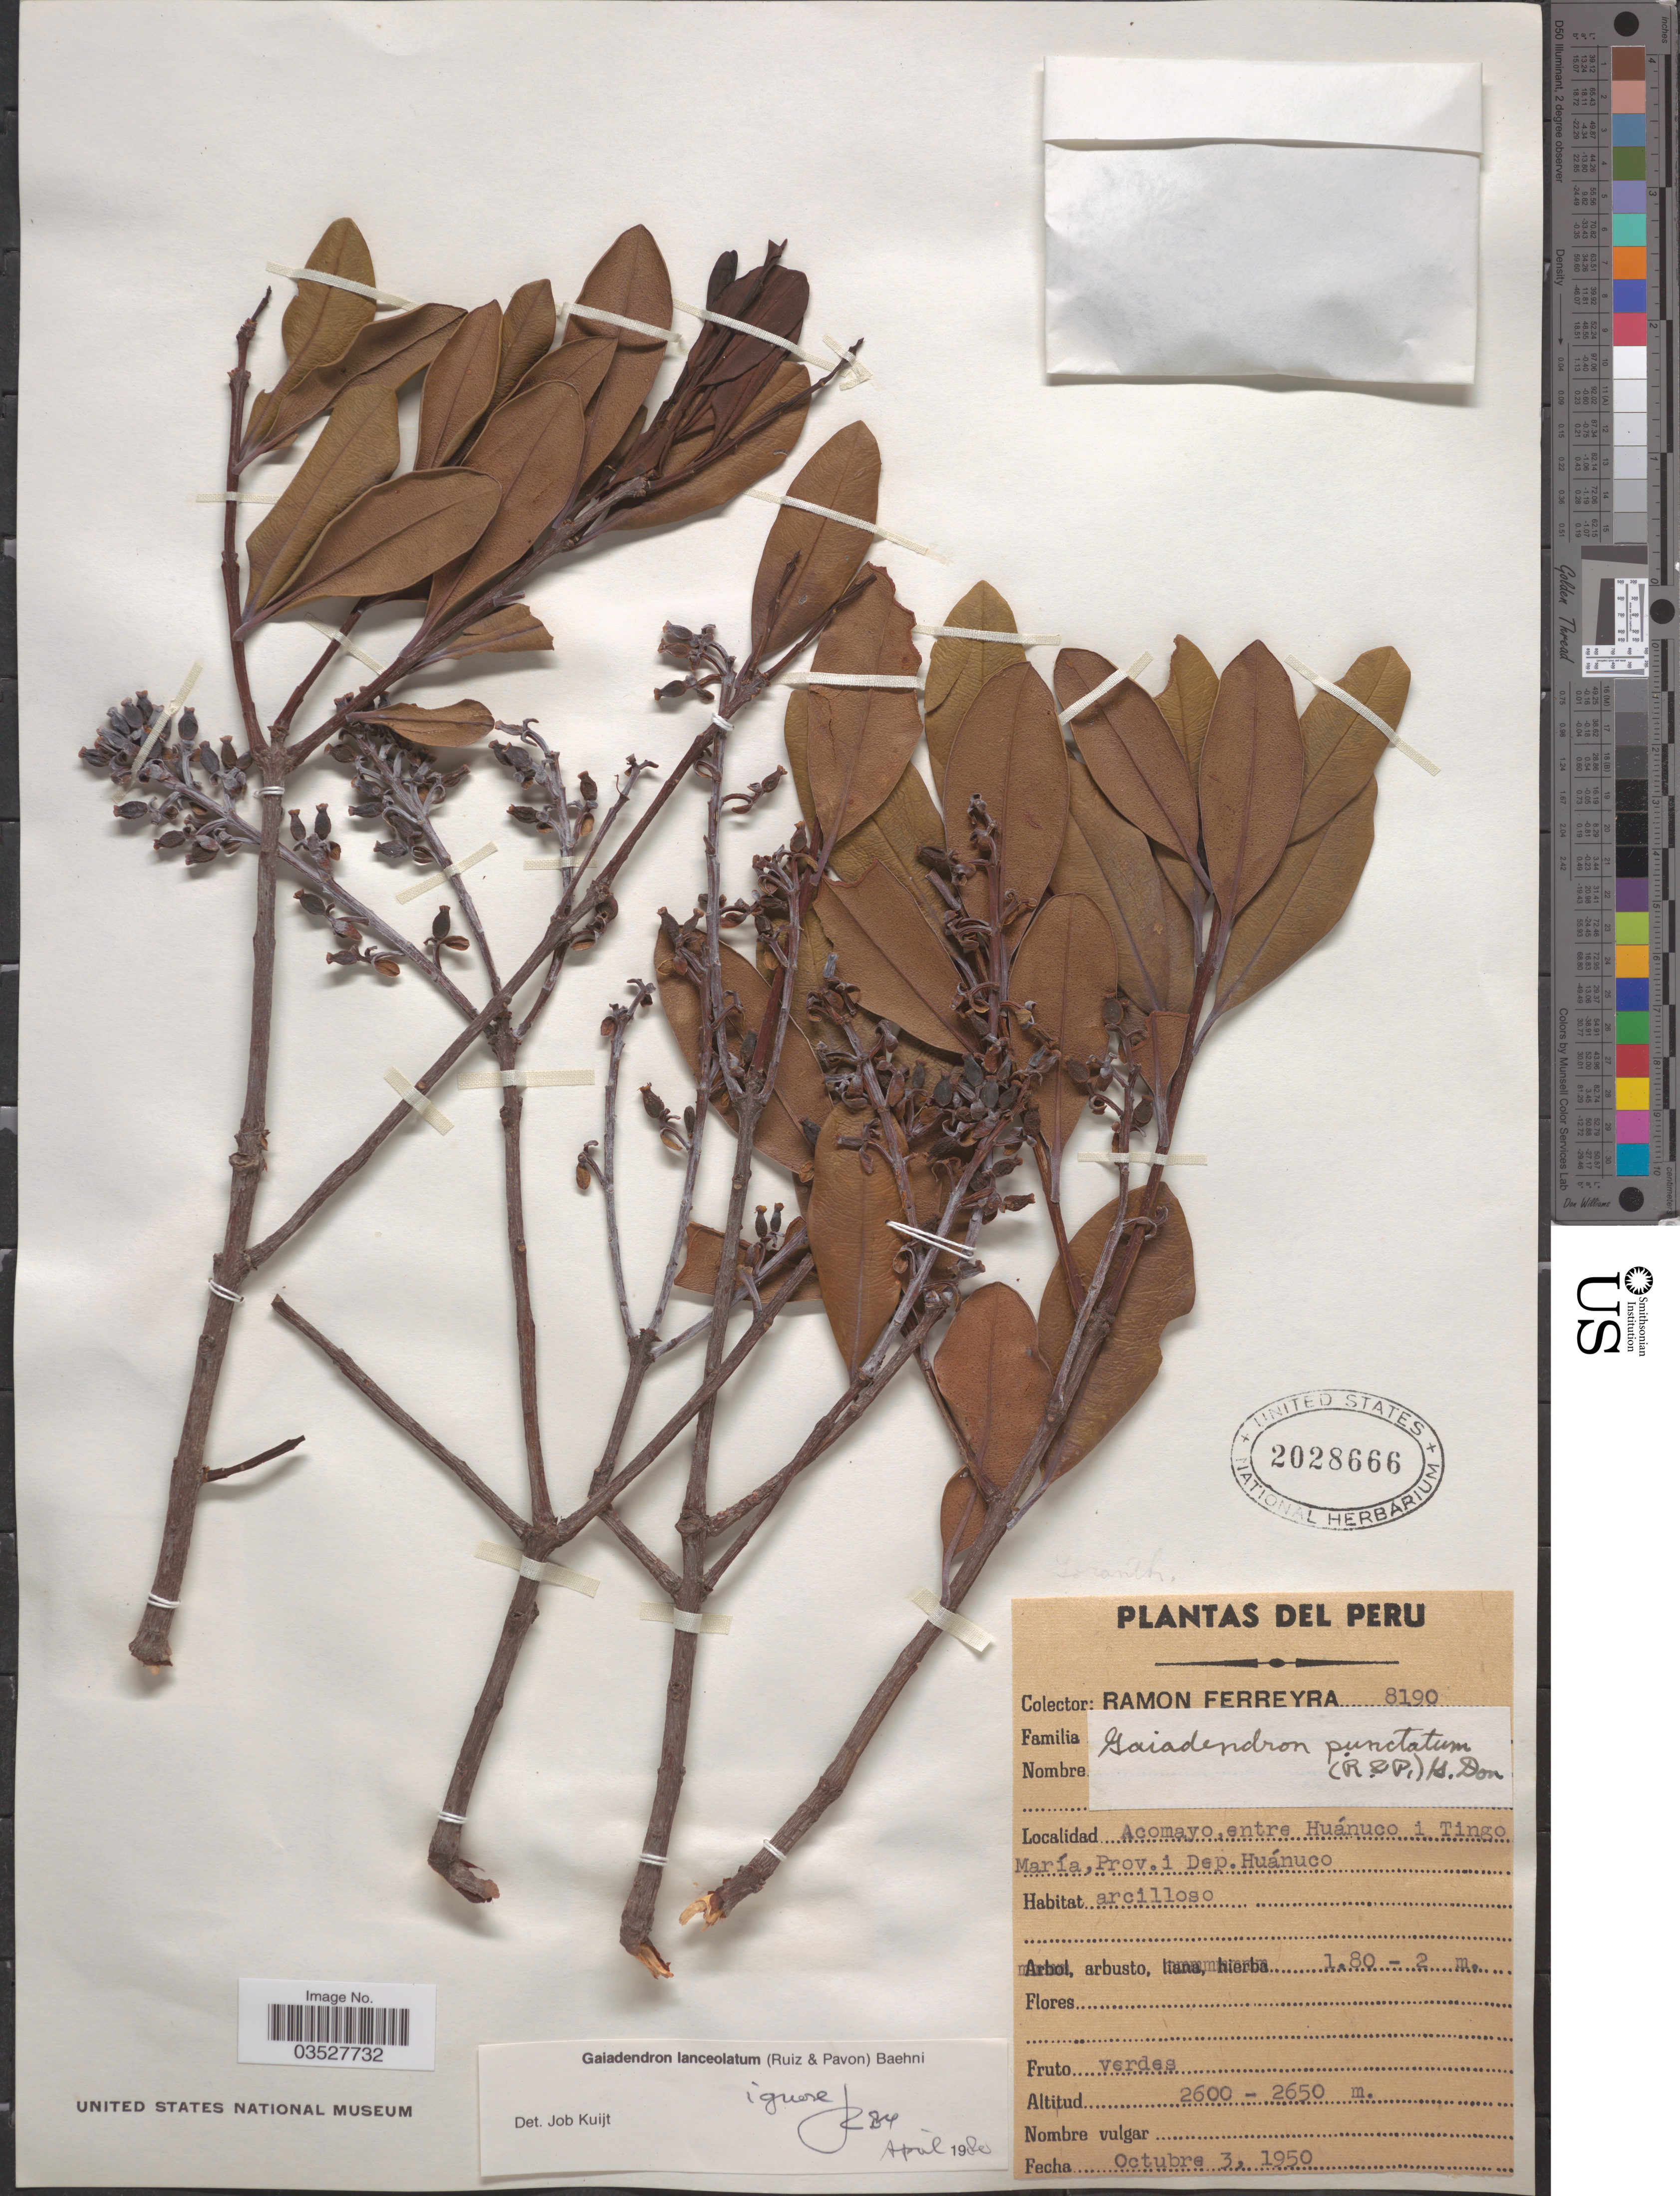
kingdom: Plantae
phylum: Tracheophyta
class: Magnoliopsida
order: Santalales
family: Loranthaceae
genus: Gaiadendron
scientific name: Gaiadendron punctatum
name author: (Ruiz & Pav.) G. Don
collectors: R. A. Ferreyra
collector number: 8190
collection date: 1950-10-03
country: Peru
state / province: Huánuco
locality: Acomayo, entre Huánuco i Tingo María, Prov. i Dep. Huánuco.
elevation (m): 2600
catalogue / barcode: US 2028666